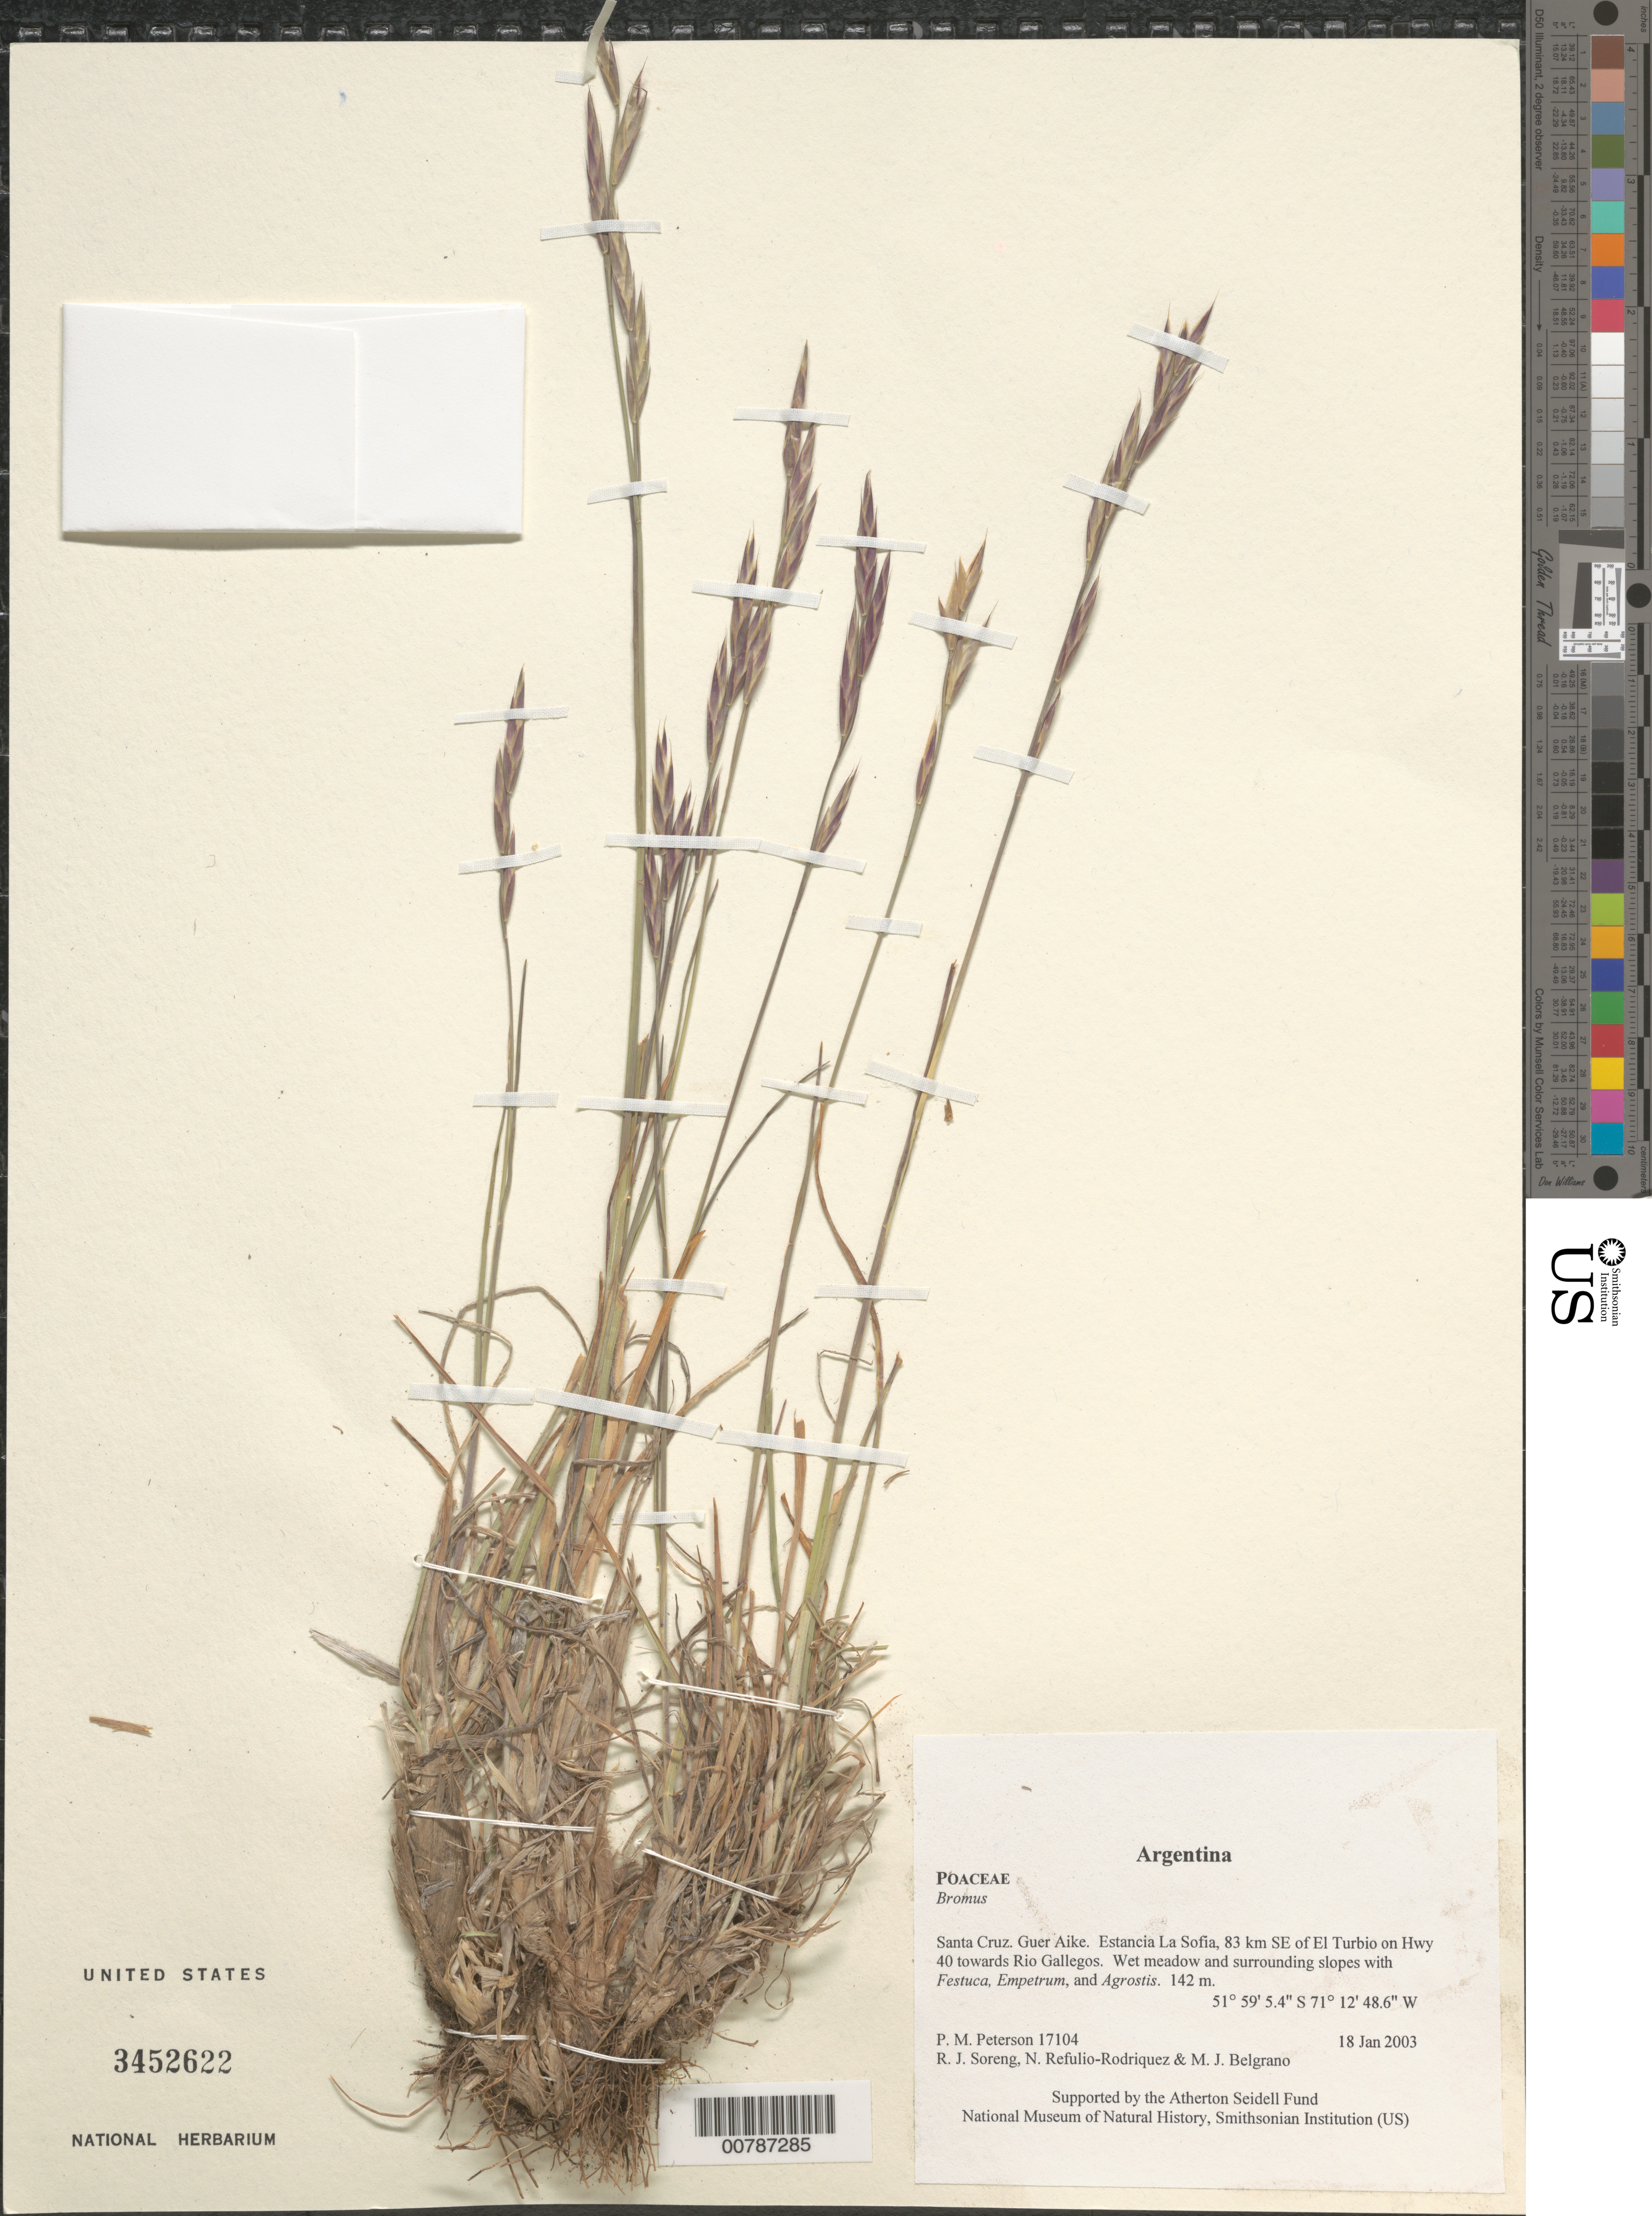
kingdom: Plantae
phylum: Tracheophyta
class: Liliopsida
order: Poales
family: Poaceae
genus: Bromus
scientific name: Bromus sp.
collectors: P. M. Peterson, R. J. Soreng, N. Refulio-Rodríguez & M. Belgrano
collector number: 17104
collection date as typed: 18 Jan 2003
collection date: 2003-01-18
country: Argentina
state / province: Santa Cruz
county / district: Guer Aike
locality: Estancia La Sofia, 83 km SE of El Turbio on Hwy 40 towards Rio Gallegos. Wet meadow and surrounding slopes with Festuca, Empetrum, and Agrostis.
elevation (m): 142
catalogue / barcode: US 3452622